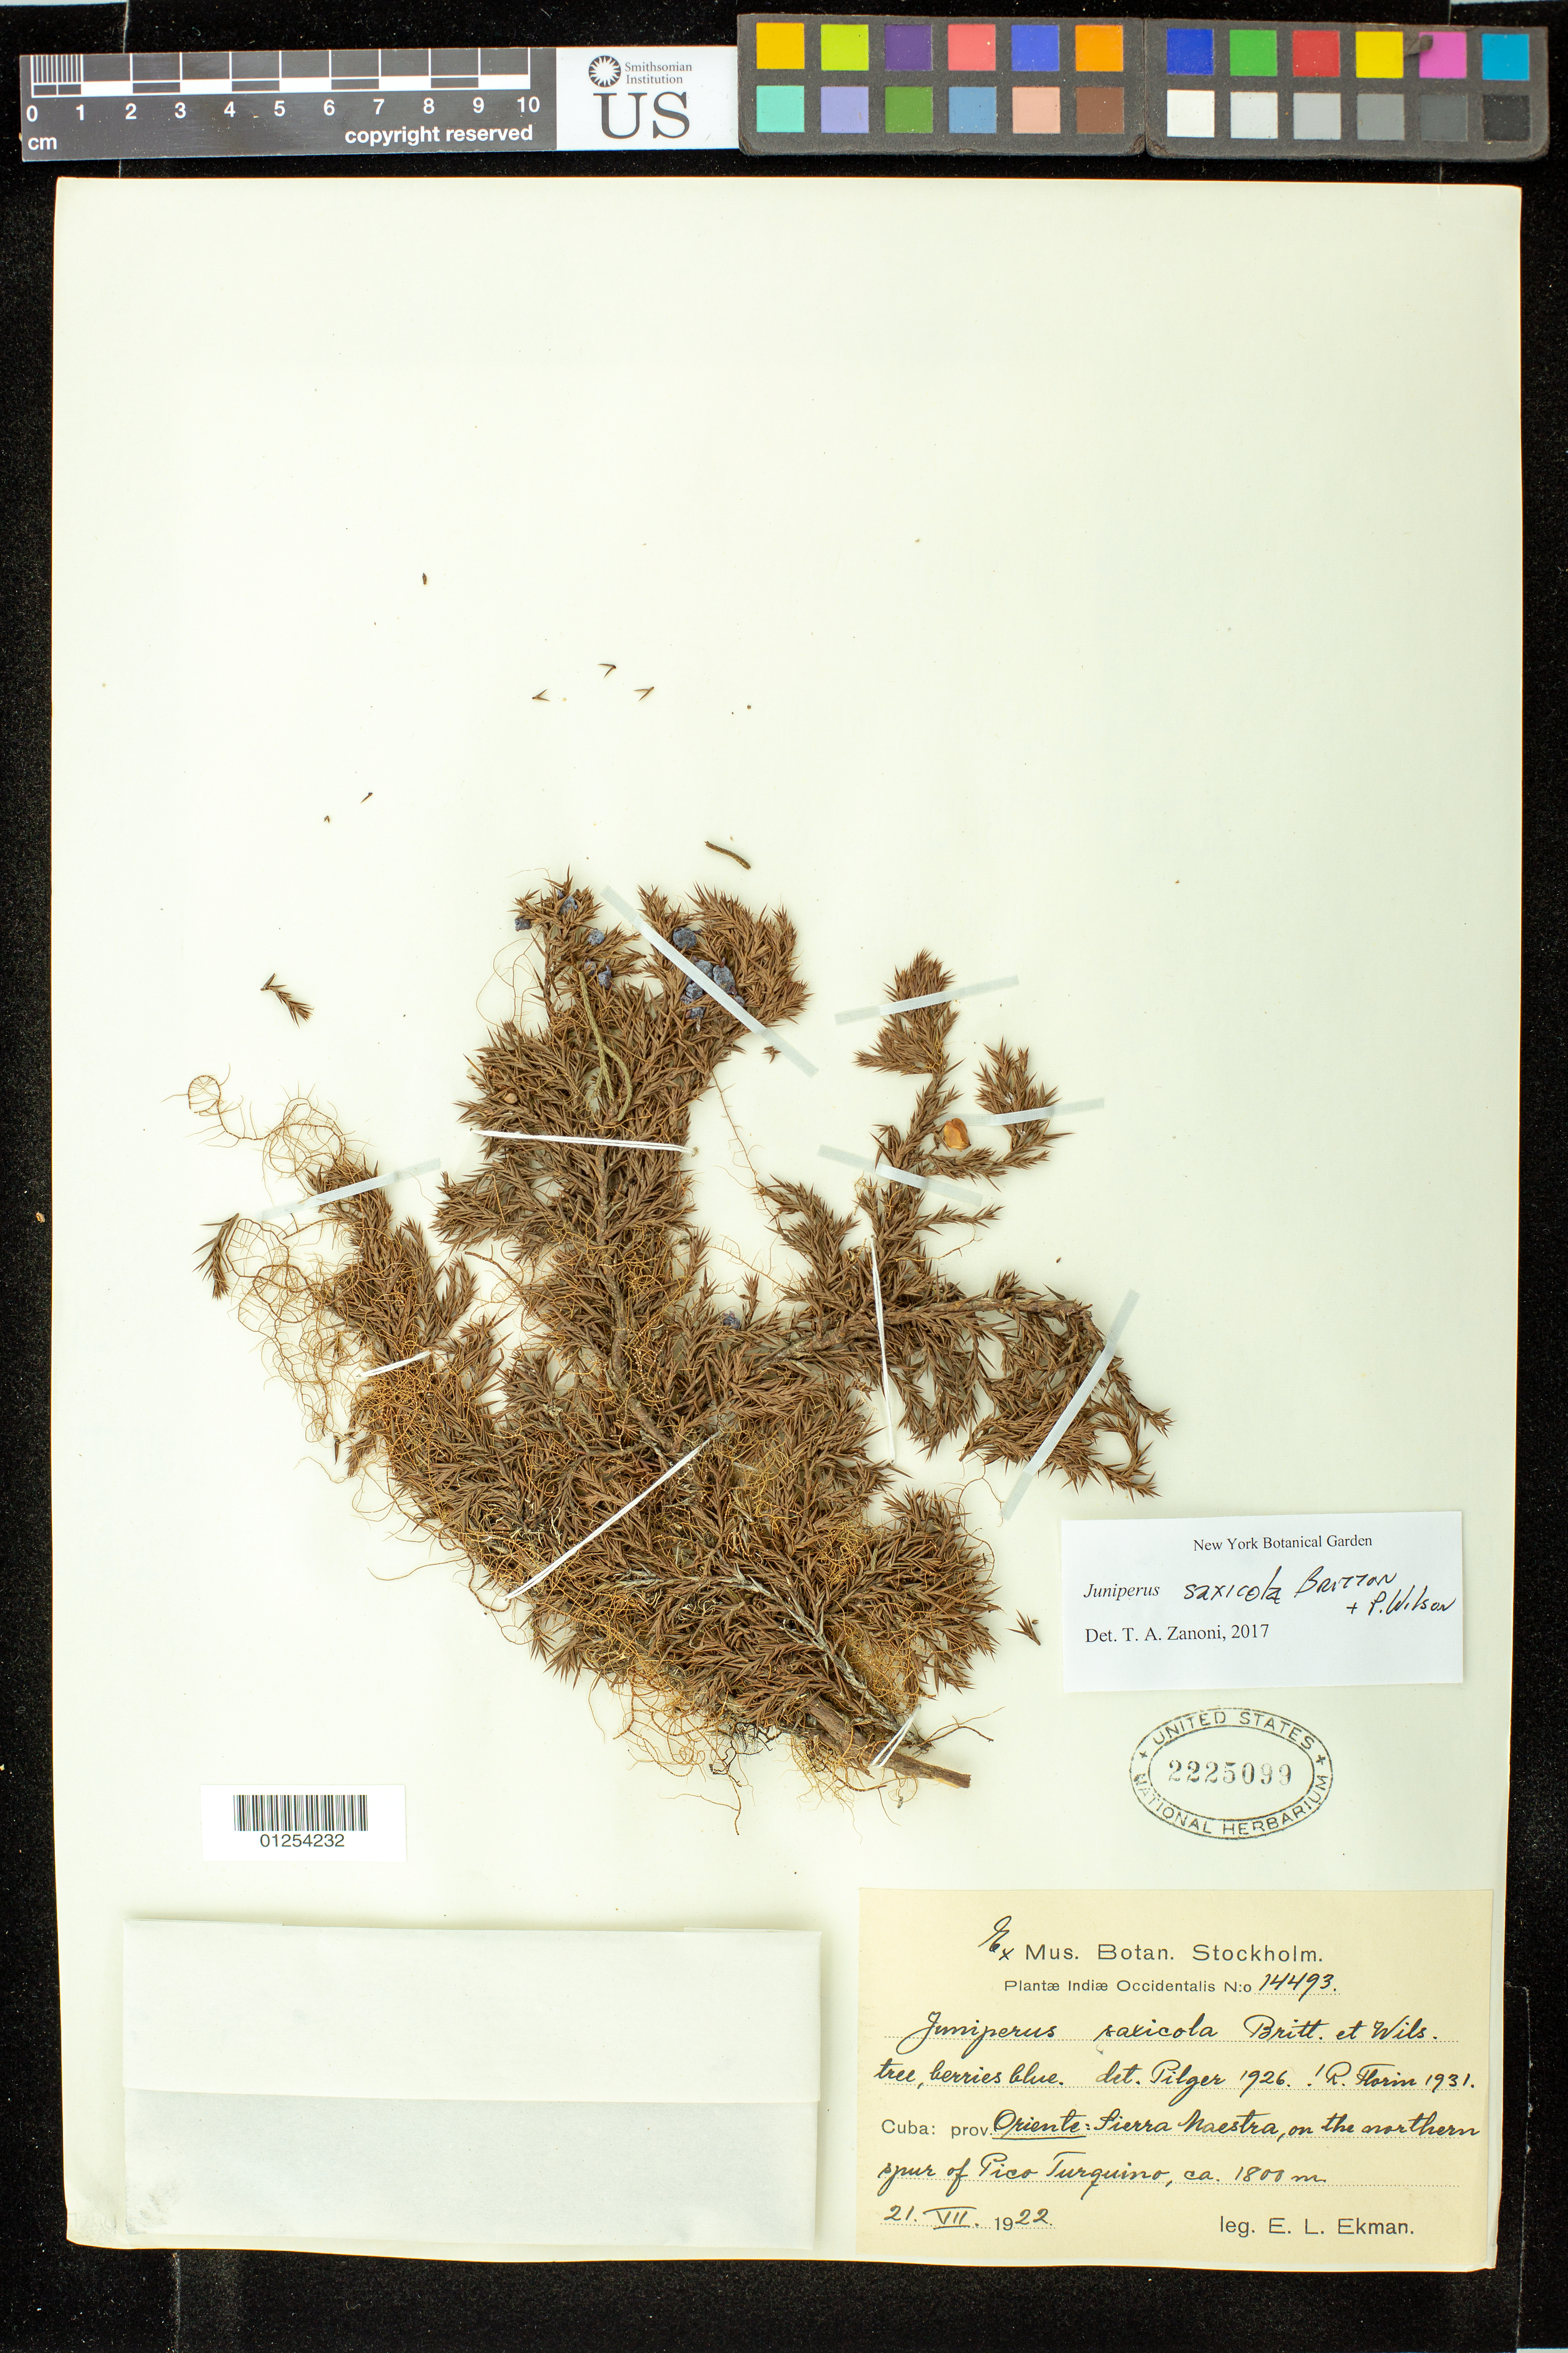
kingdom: Plantae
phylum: Tracheophyta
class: Pinopsida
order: Pinales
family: Cupressaceae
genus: Juniperus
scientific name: Juniperus saxicola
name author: Britton & P. Wilson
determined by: Zanoni, T. A., (NY), New York Botanical Garden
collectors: E. L. Ekman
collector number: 14493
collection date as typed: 21 Jul 1922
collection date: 1922-07-21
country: Cuba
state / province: Oriente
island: Cuba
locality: Sierra Maestra on the northern spur of Pico Turquino.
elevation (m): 1800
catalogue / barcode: US 2225099